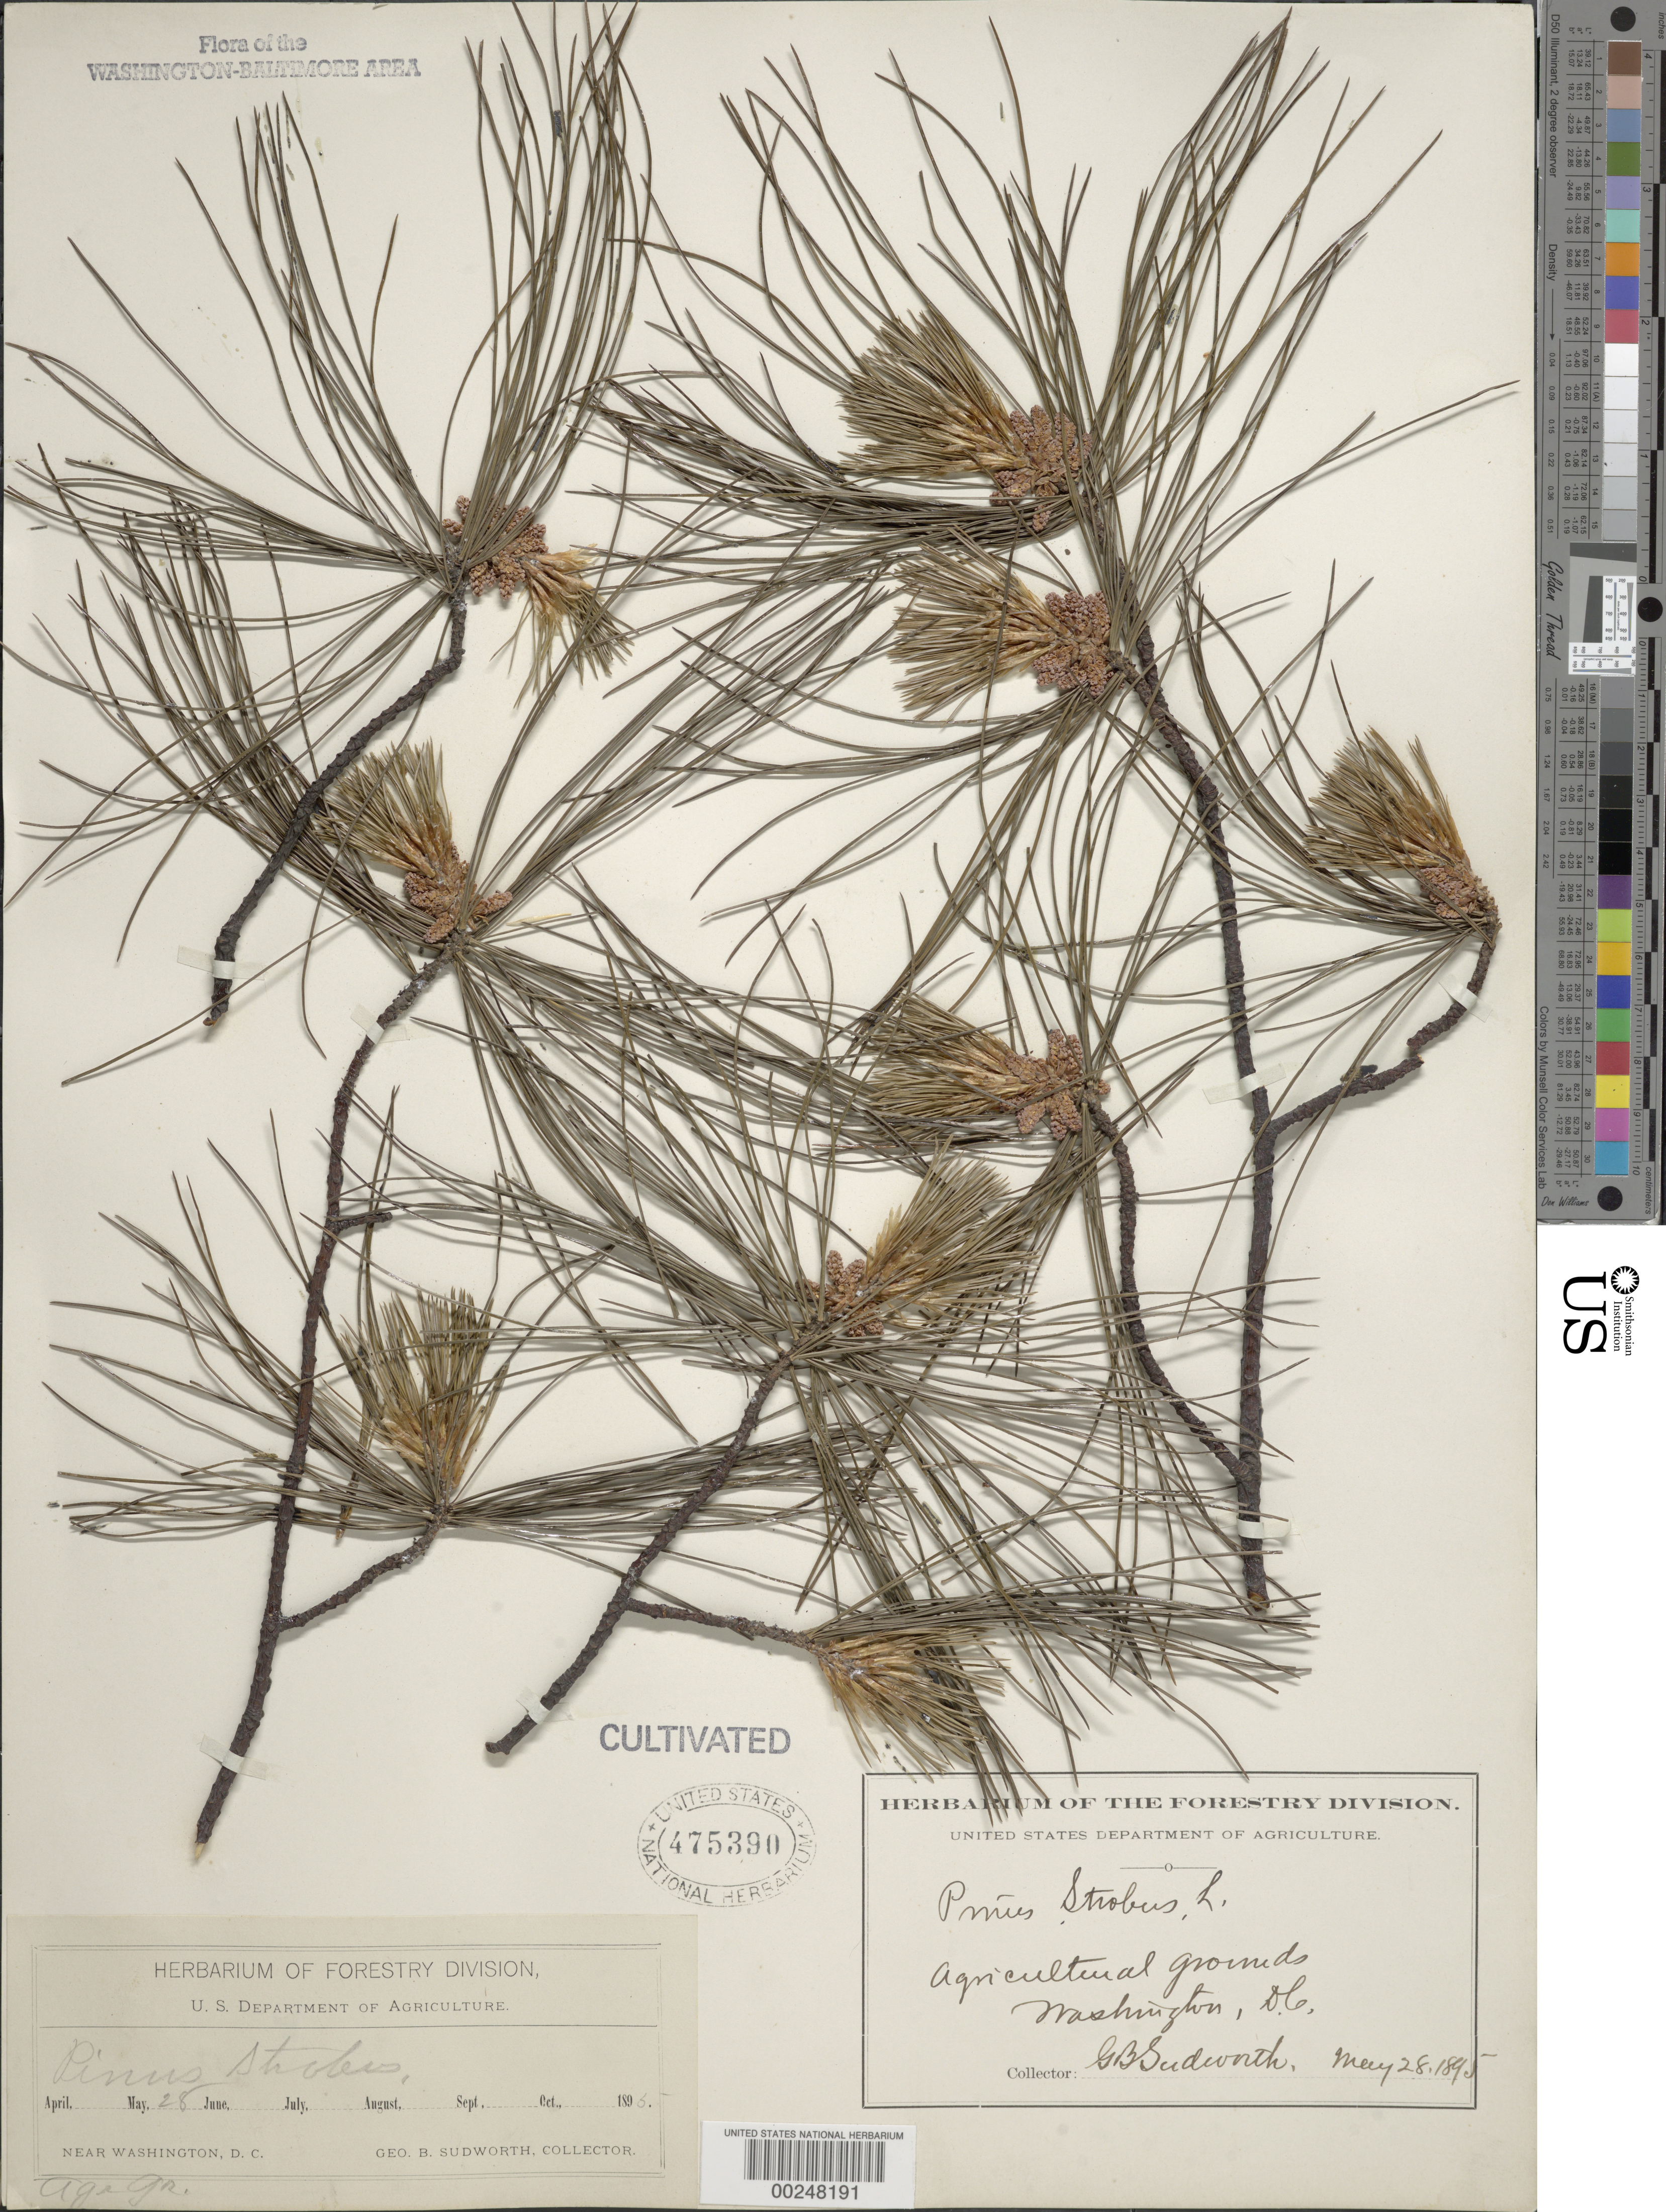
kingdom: Plantae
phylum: Tracheophyta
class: Pinopsida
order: Pinales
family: Pinaceae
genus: Pinus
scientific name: Pinus strobus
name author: L.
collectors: G. B. Sudworth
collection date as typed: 28 May 1895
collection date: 1895-05-28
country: United States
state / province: District of Columbia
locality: Agricultural grounds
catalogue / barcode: US 475390